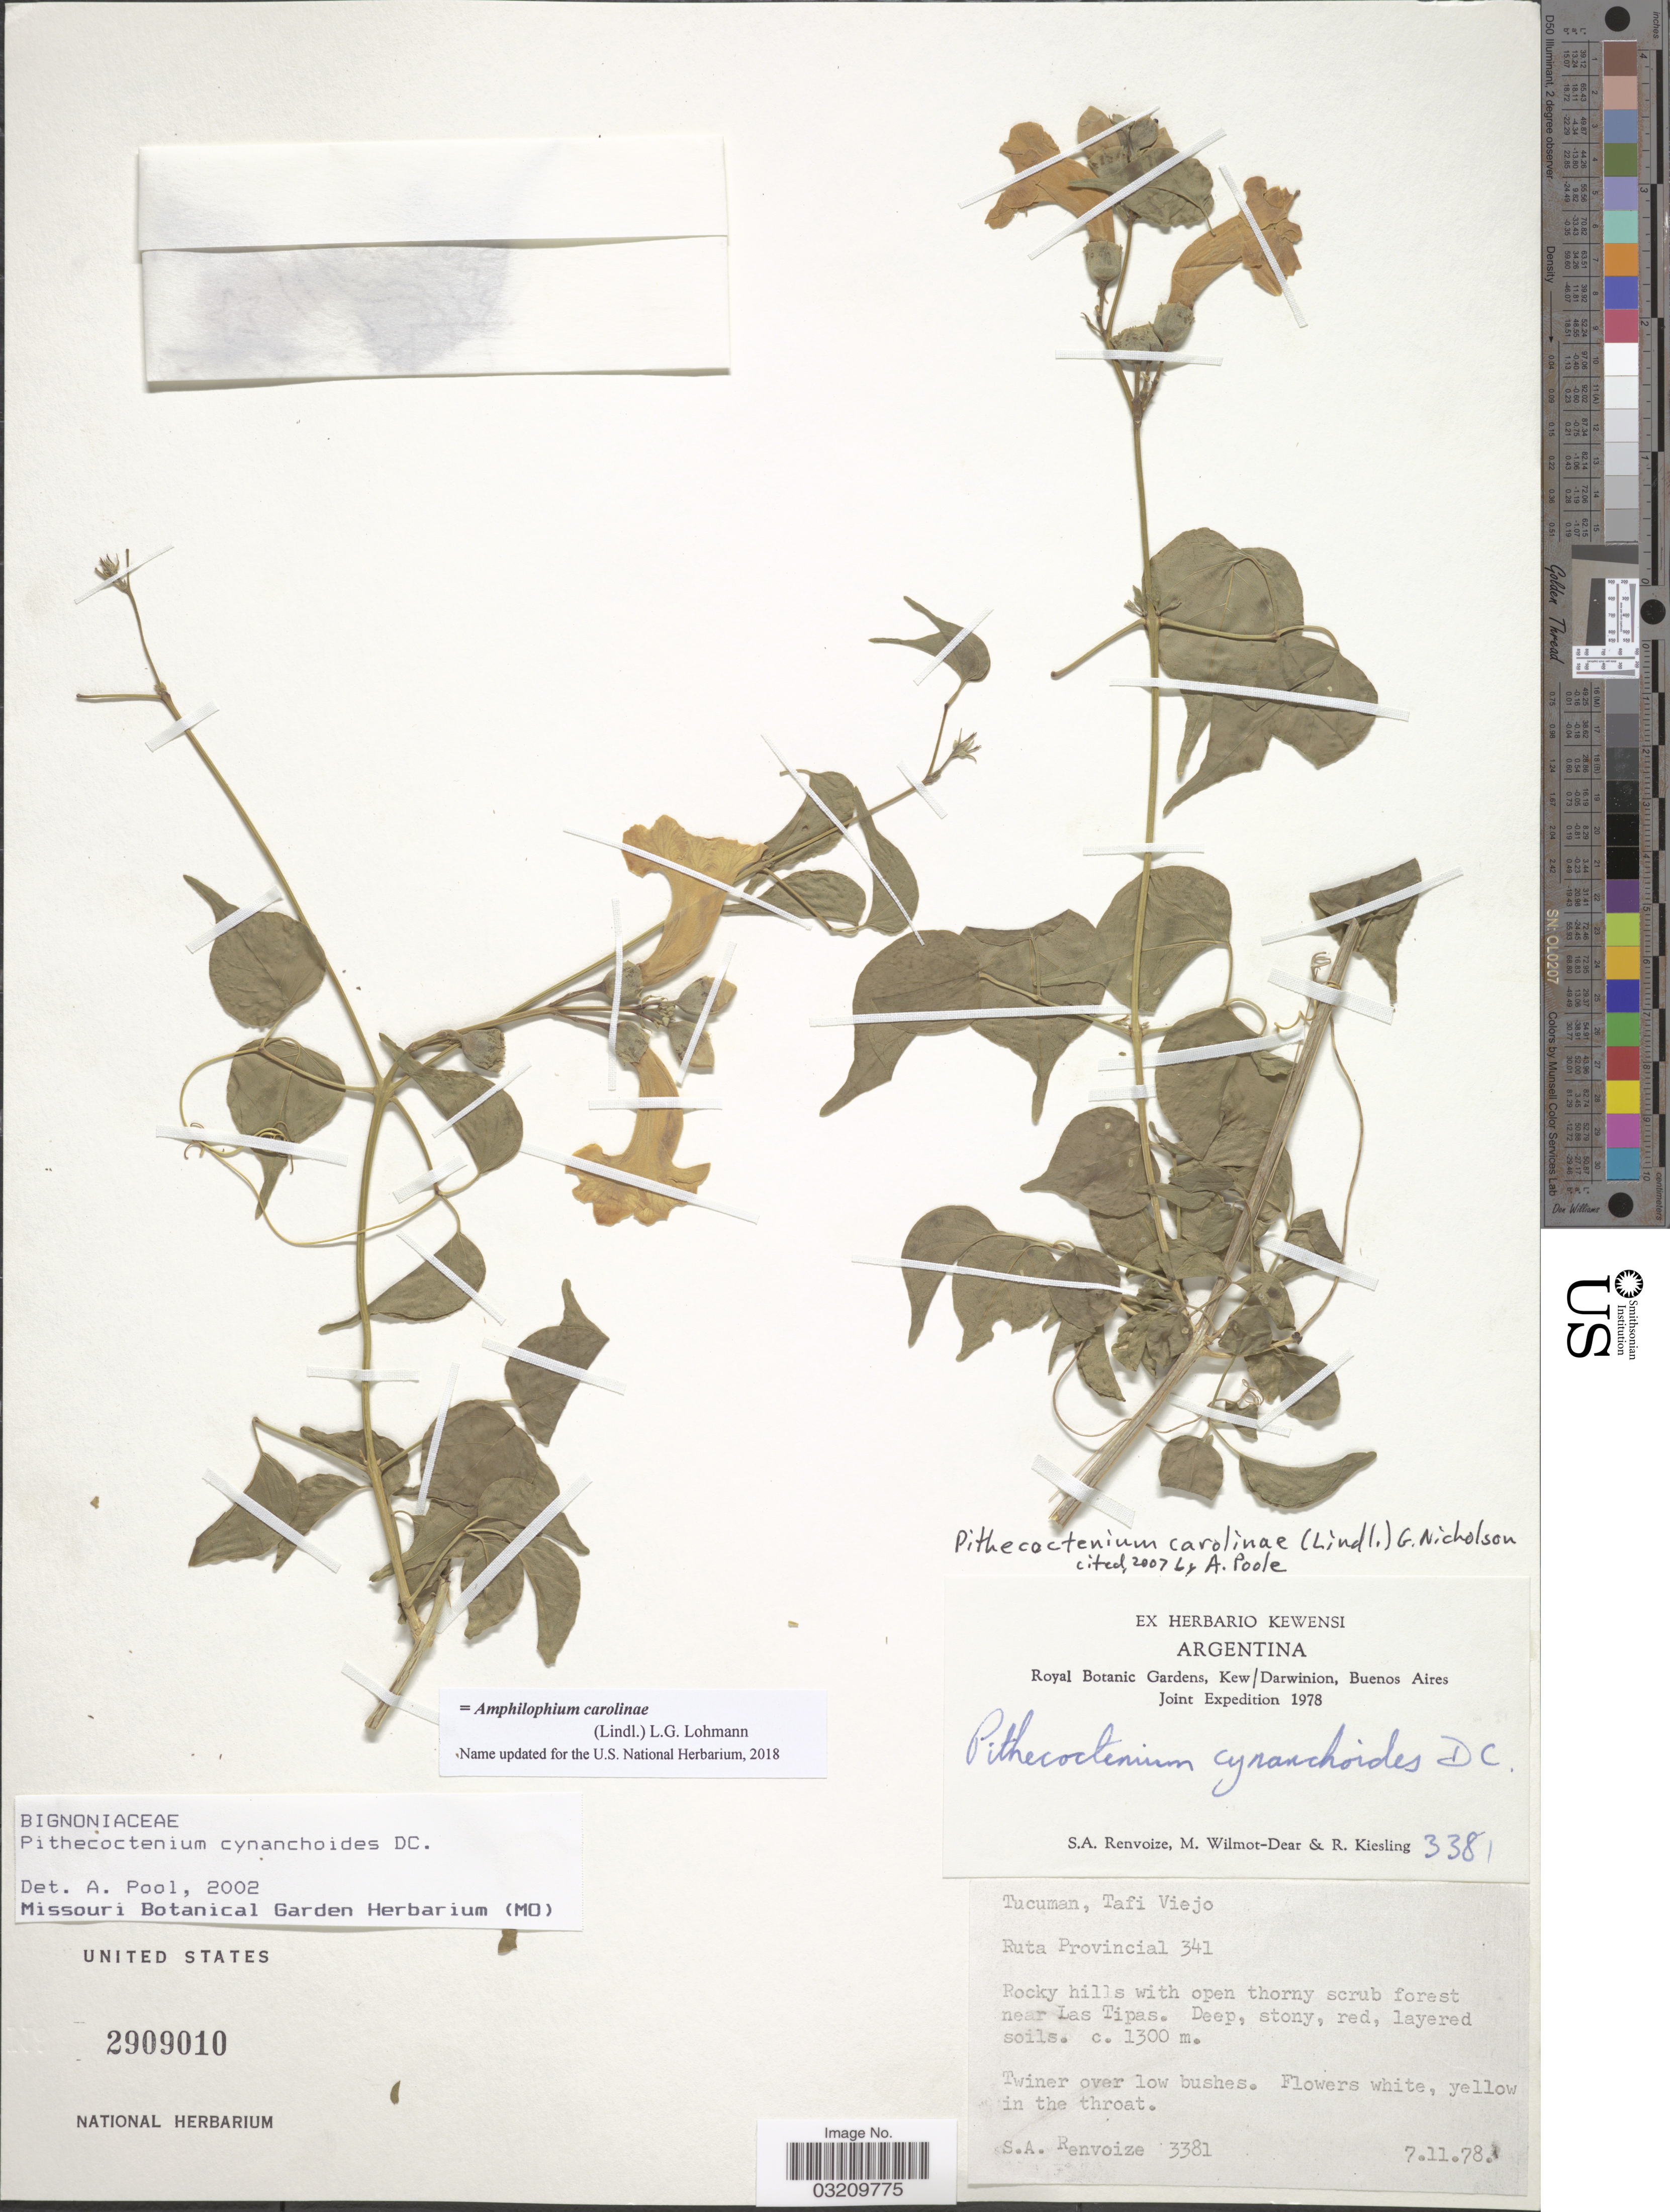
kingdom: Plantae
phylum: Tracheophyta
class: Magnoliopsida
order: Lamiales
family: Bignoniaceae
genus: Amphilophium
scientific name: Amphilophium carolinae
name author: (Lindl.) L.G. Lohmann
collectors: S. A. Renvoize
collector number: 3381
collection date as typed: Transcribed d/m/y: 7/11/78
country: Argentina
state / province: Tucuman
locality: Tafi Viejo. Ruta Provincial 341. Rocky hills with open thorny scrub forest near Las Tipas.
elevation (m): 1300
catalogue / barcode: US 2909010